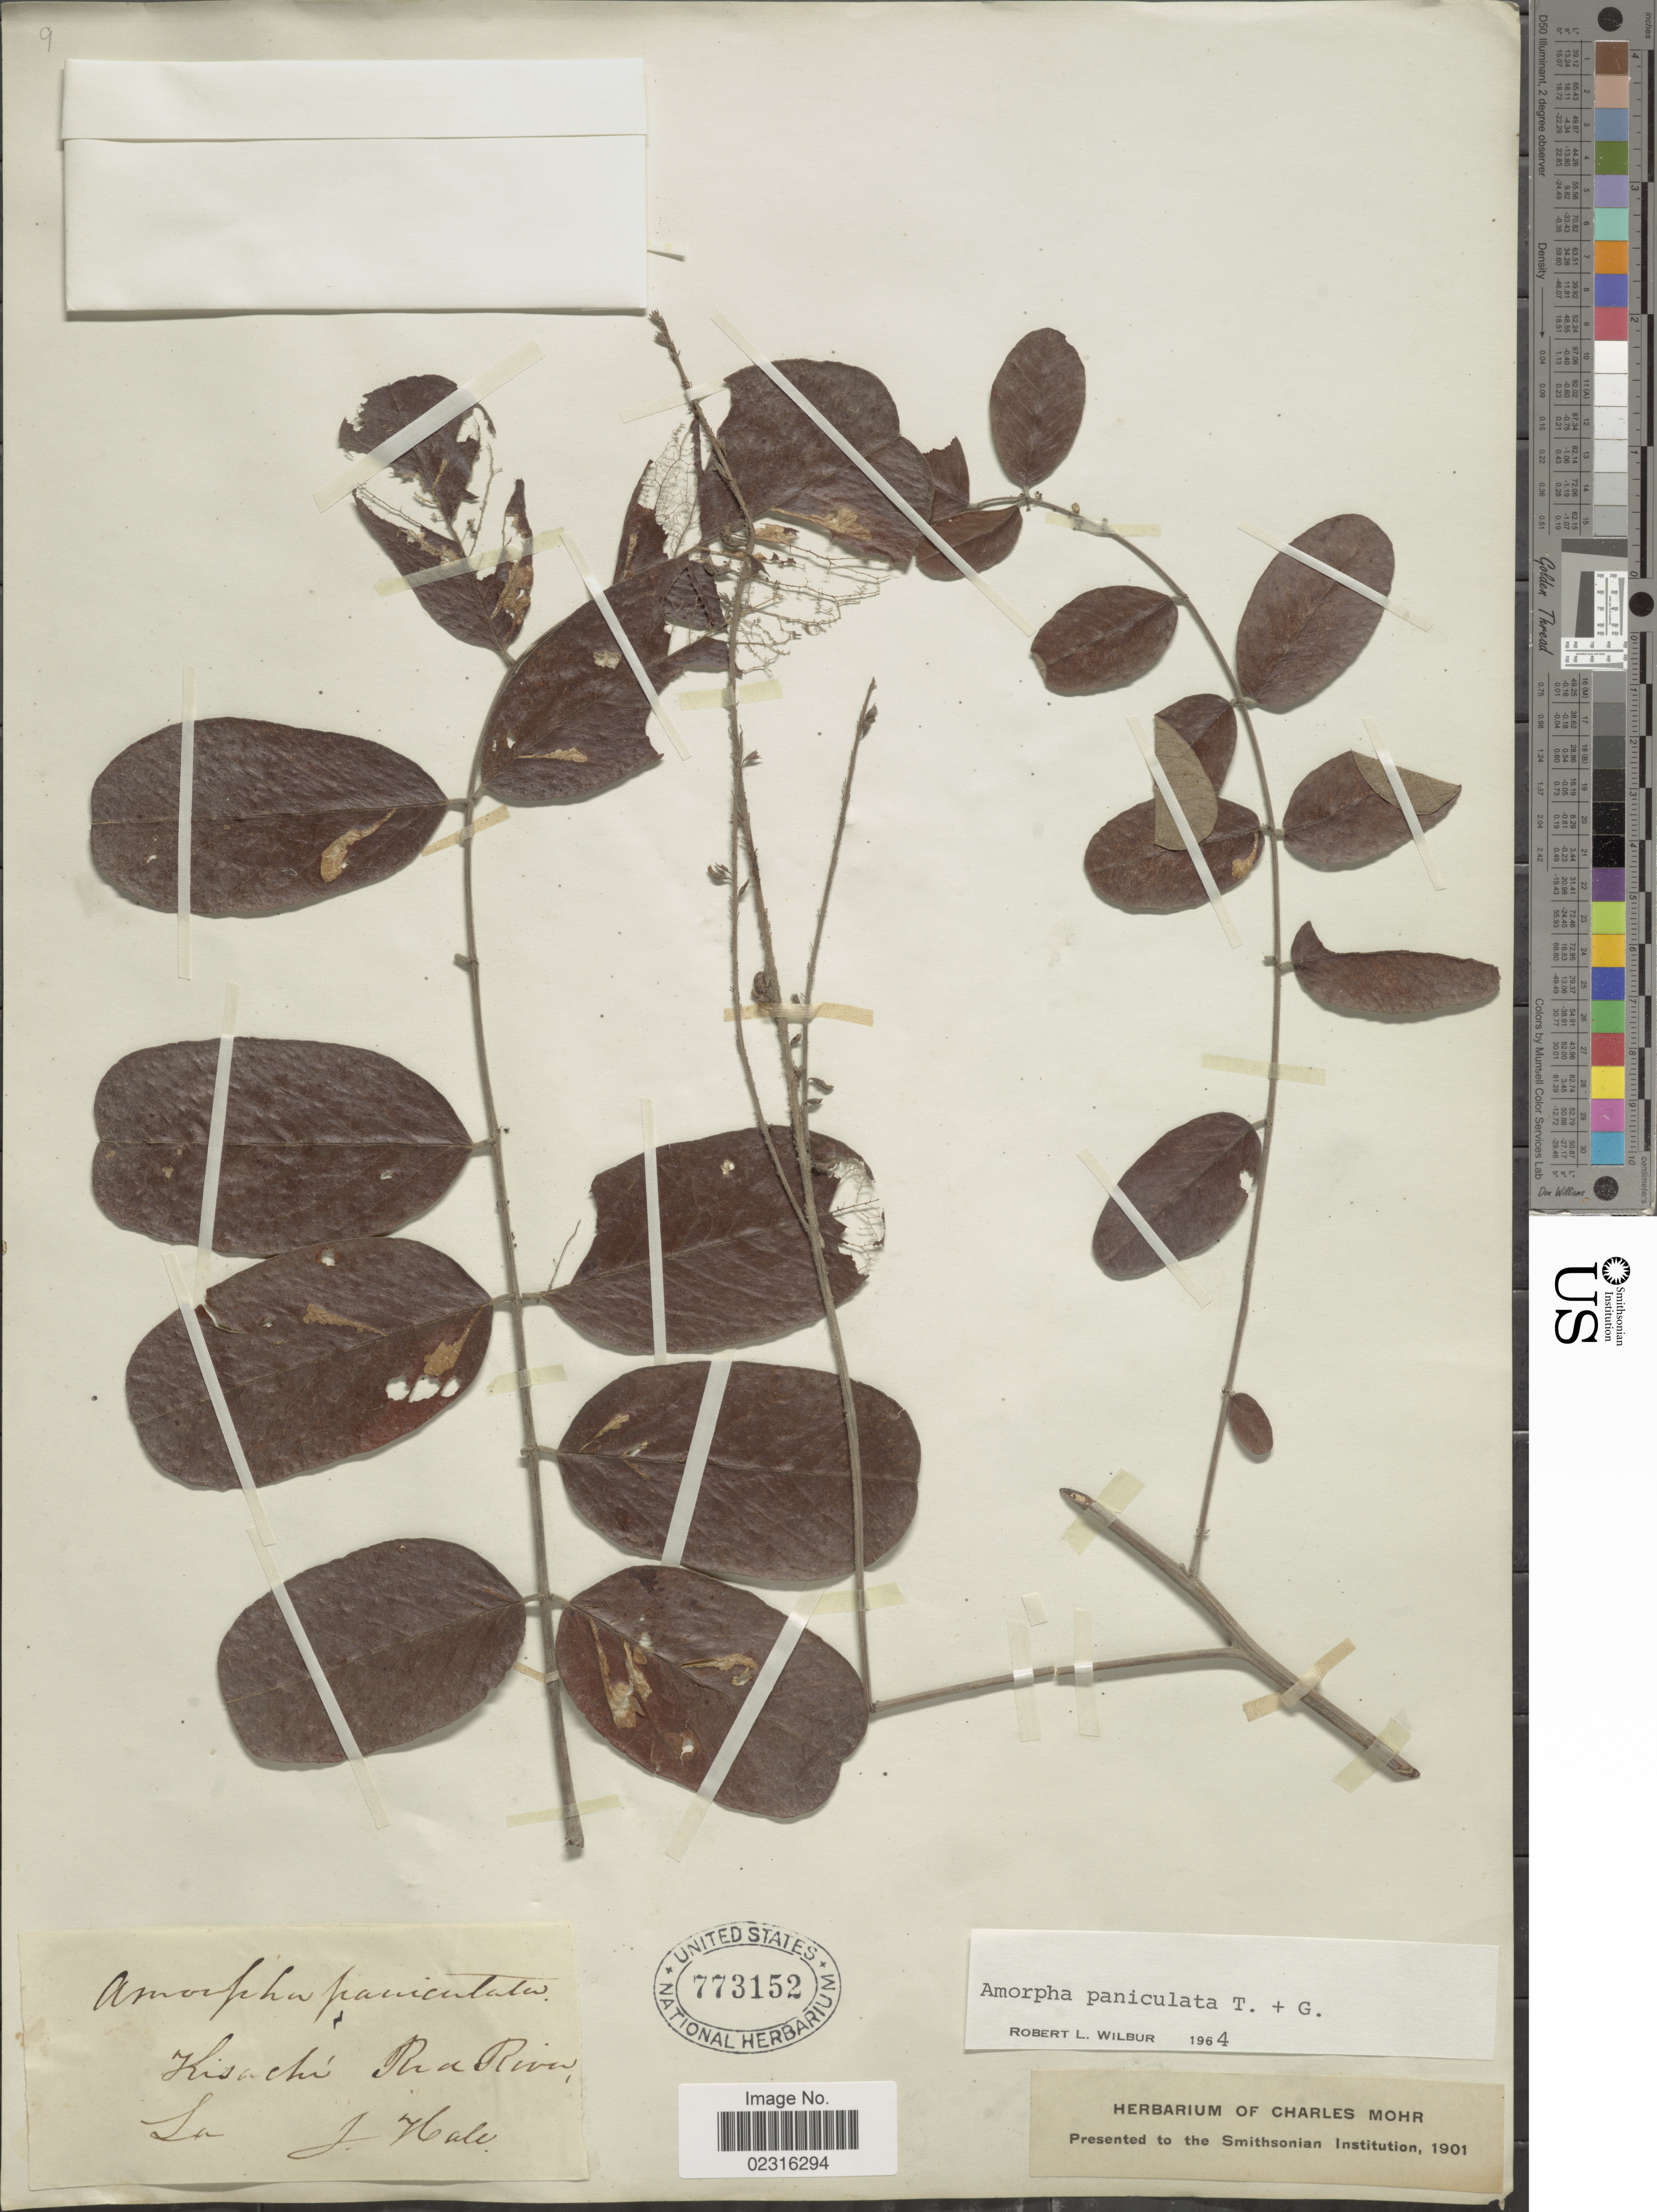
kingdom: Plantae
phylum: Tracheophyta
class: Magnoliopsida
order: Fabales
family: Fabaceae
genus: Amorpha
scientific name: Amorpha paniculata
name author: Torr. & A. Gray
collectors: J. Hale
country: United States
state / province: Louisiana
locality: La, Kisachi Red River. [interpreted]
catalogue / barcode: US 773152